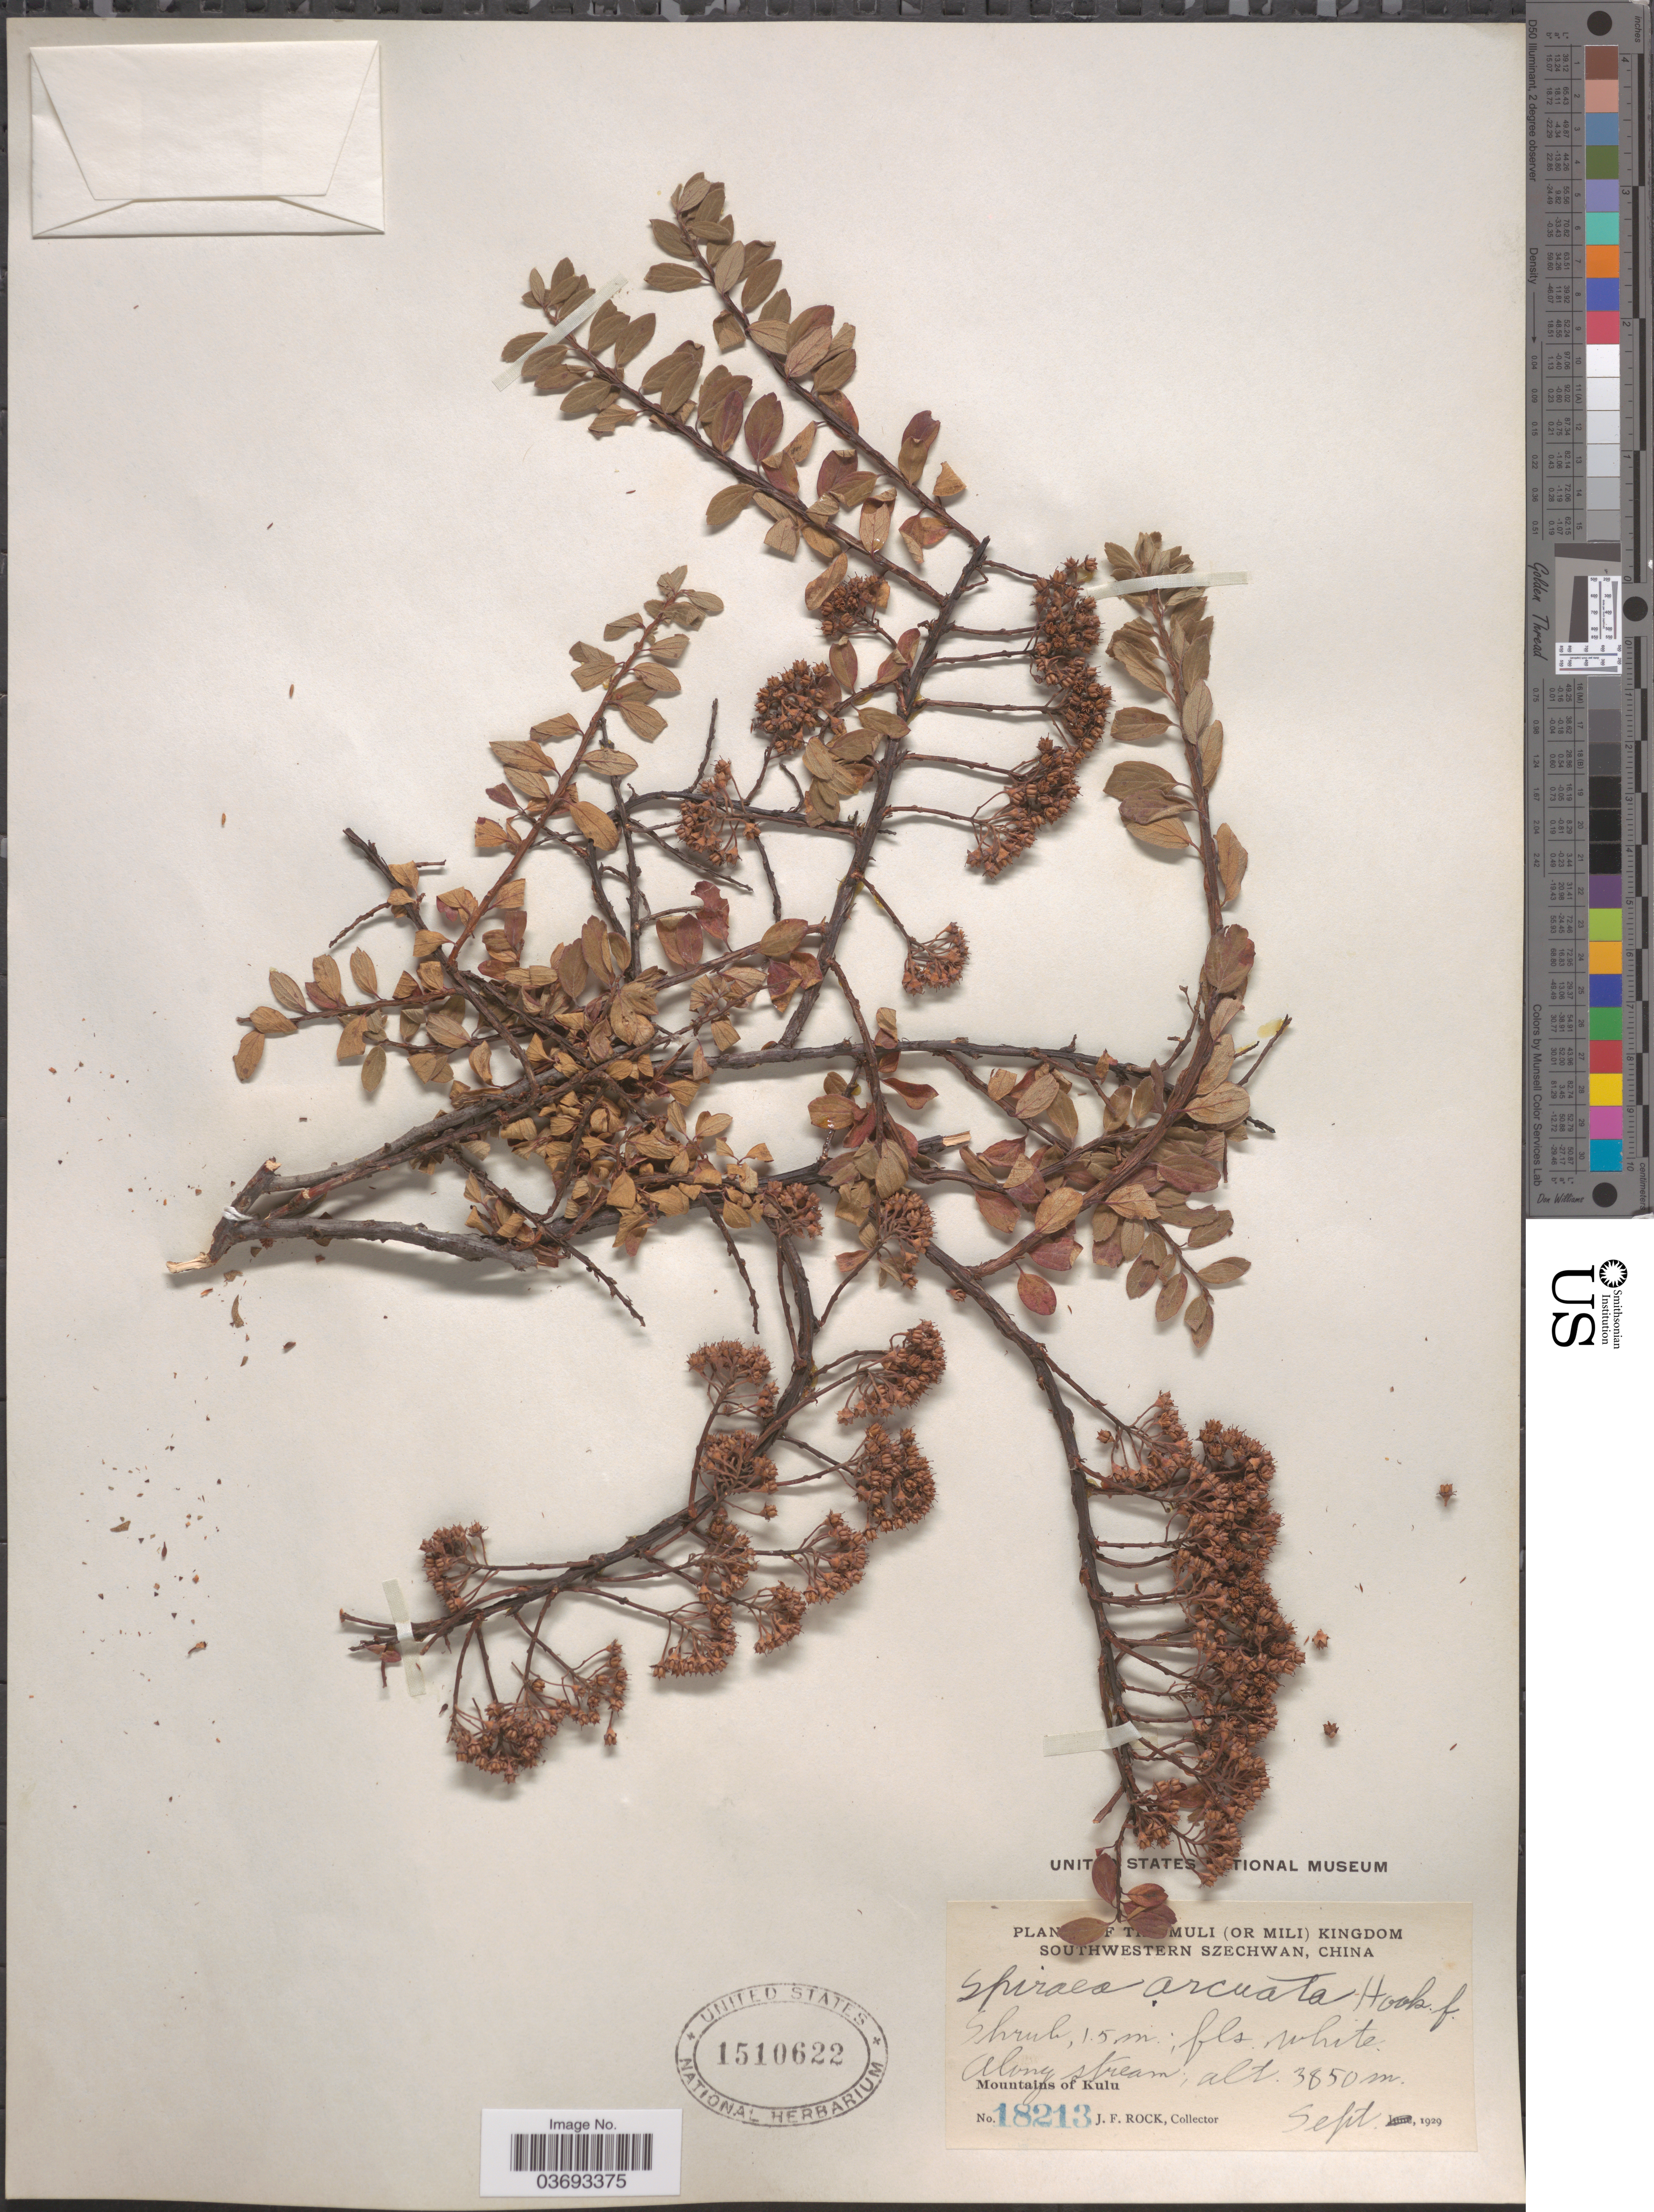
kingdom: Plantae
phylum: Tracheophyta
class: Magnoliopsida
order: Rosales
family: Rosaceae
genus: Spiraea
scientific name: Spiraea arcuata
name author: Hook. f.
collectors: J. Rock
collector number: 18213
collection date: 1929-09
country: China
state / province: Sichuan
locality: The Muli (or Mili) Kingdon, Southwestern Szechuan. Mountains of Kulu.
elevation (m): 3850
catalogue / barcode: US 1510622